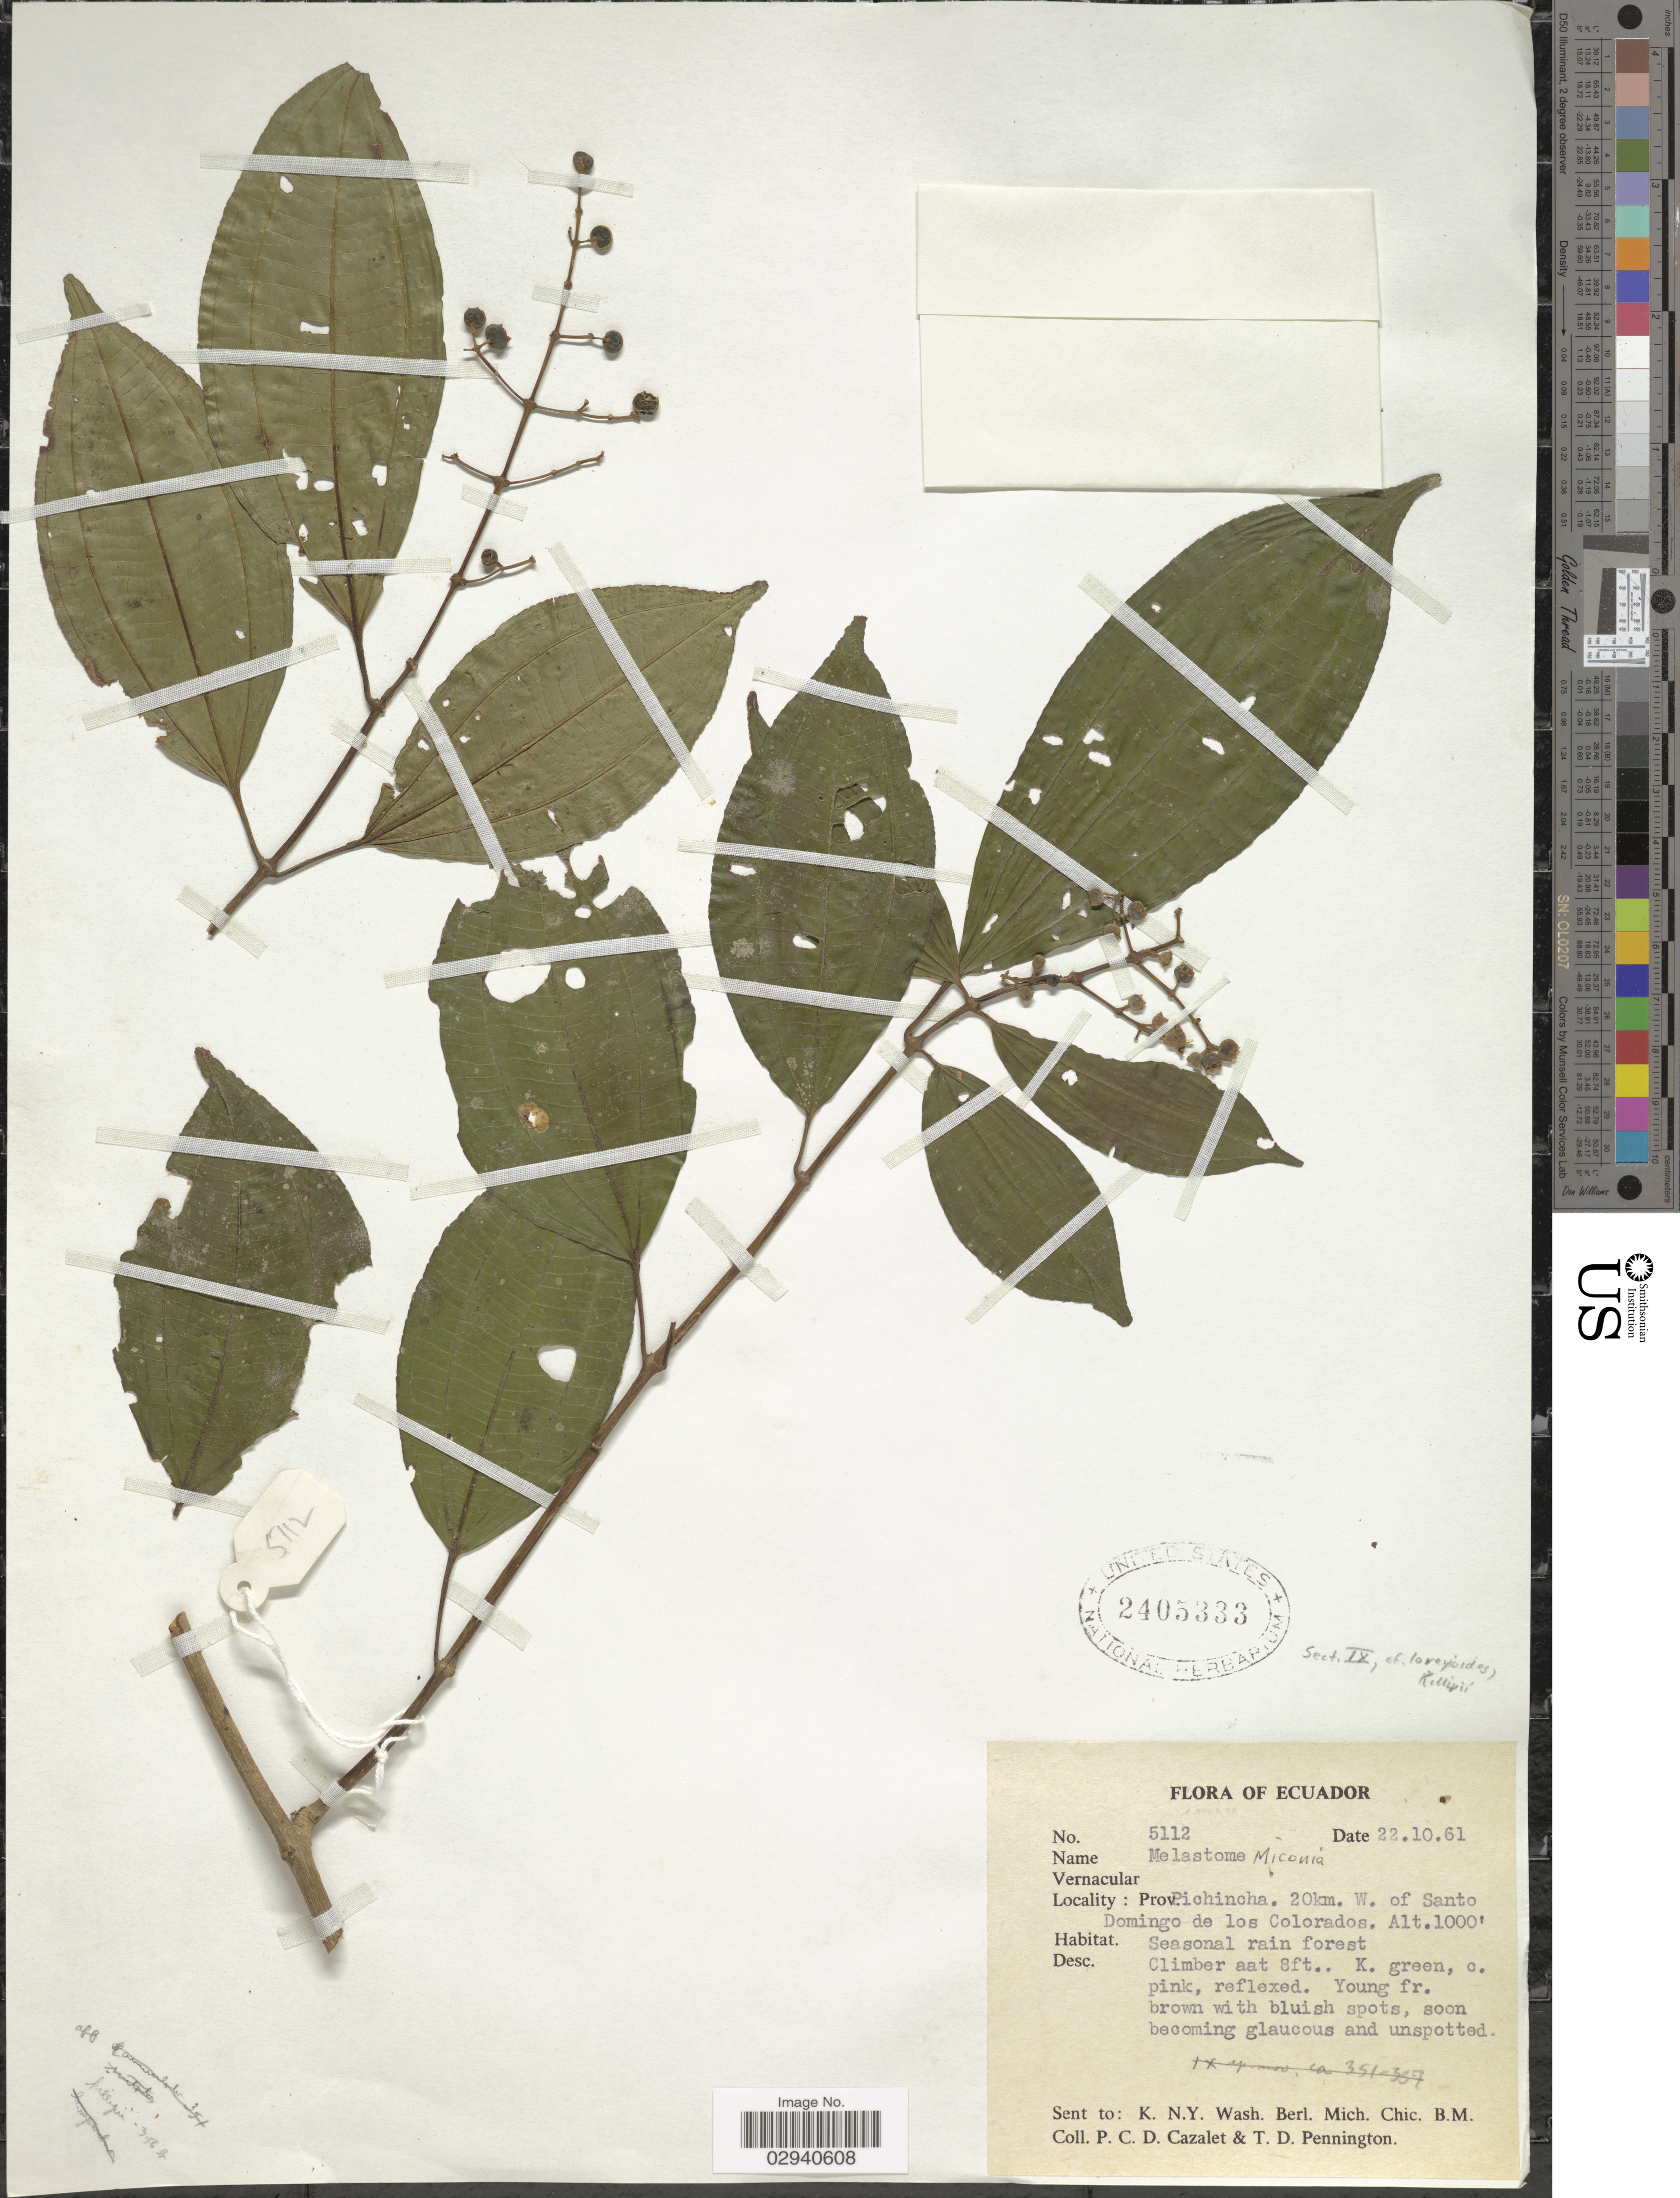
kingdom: Plantae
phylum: Tracheophyta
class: Magnoliopsida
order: Myrtales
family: Melastomataceae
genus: Miconia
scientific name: Miconia loreyoides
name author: Triana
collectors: P. C. D. Cazalet & T. D. Pennington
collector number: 5112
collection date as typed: Transcribed d/m/y: 22/10/61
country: Ecuador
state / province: Pichincha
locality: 20 km. W. of Santo Domingo de los Colorados.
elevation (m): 305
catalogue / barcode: US 2405333